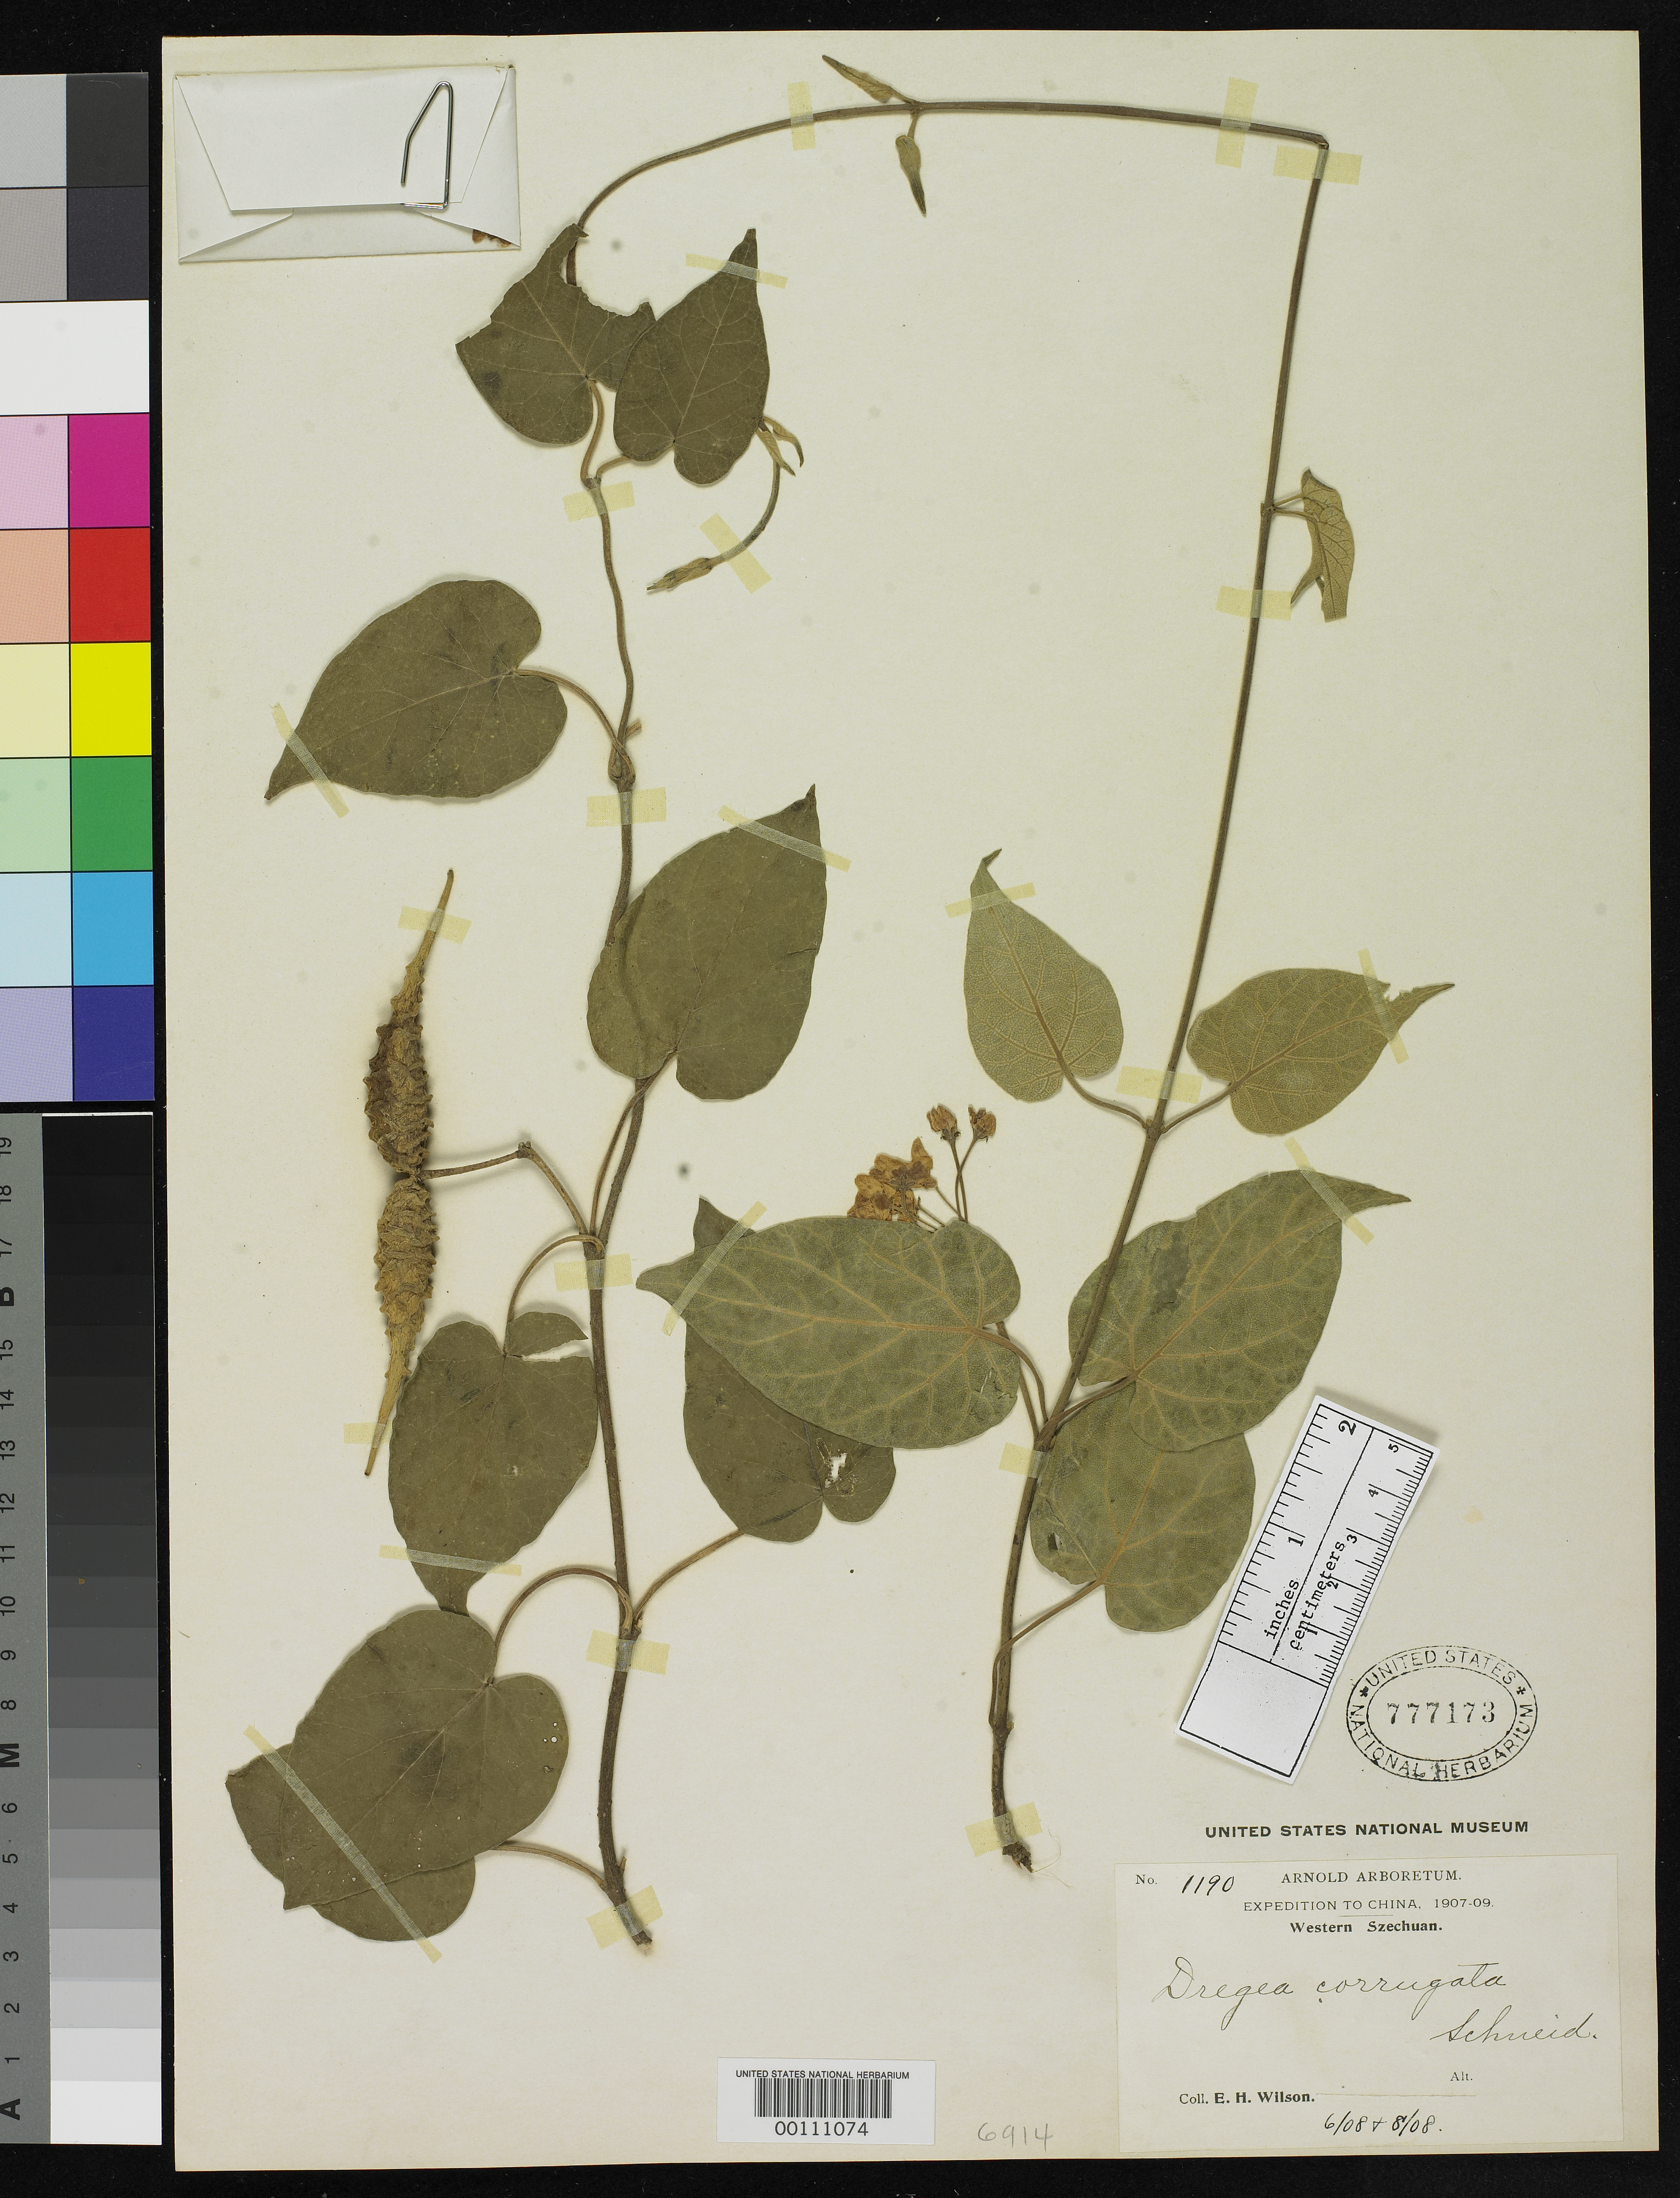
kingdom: Plantae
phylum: Tracheophyta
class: Magnoliopsida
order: Gentianales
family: Apocynaceae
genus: Dregea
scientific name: Dregea corrugata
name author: C.K. Schneid. in Sarg.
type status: Isotype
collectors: E. H. Wilson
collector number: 1190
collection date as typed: Jun 1908 and -- Aug 1908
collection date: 1908-06,1908-08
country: China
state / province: Sichuan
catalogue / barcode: US 777173